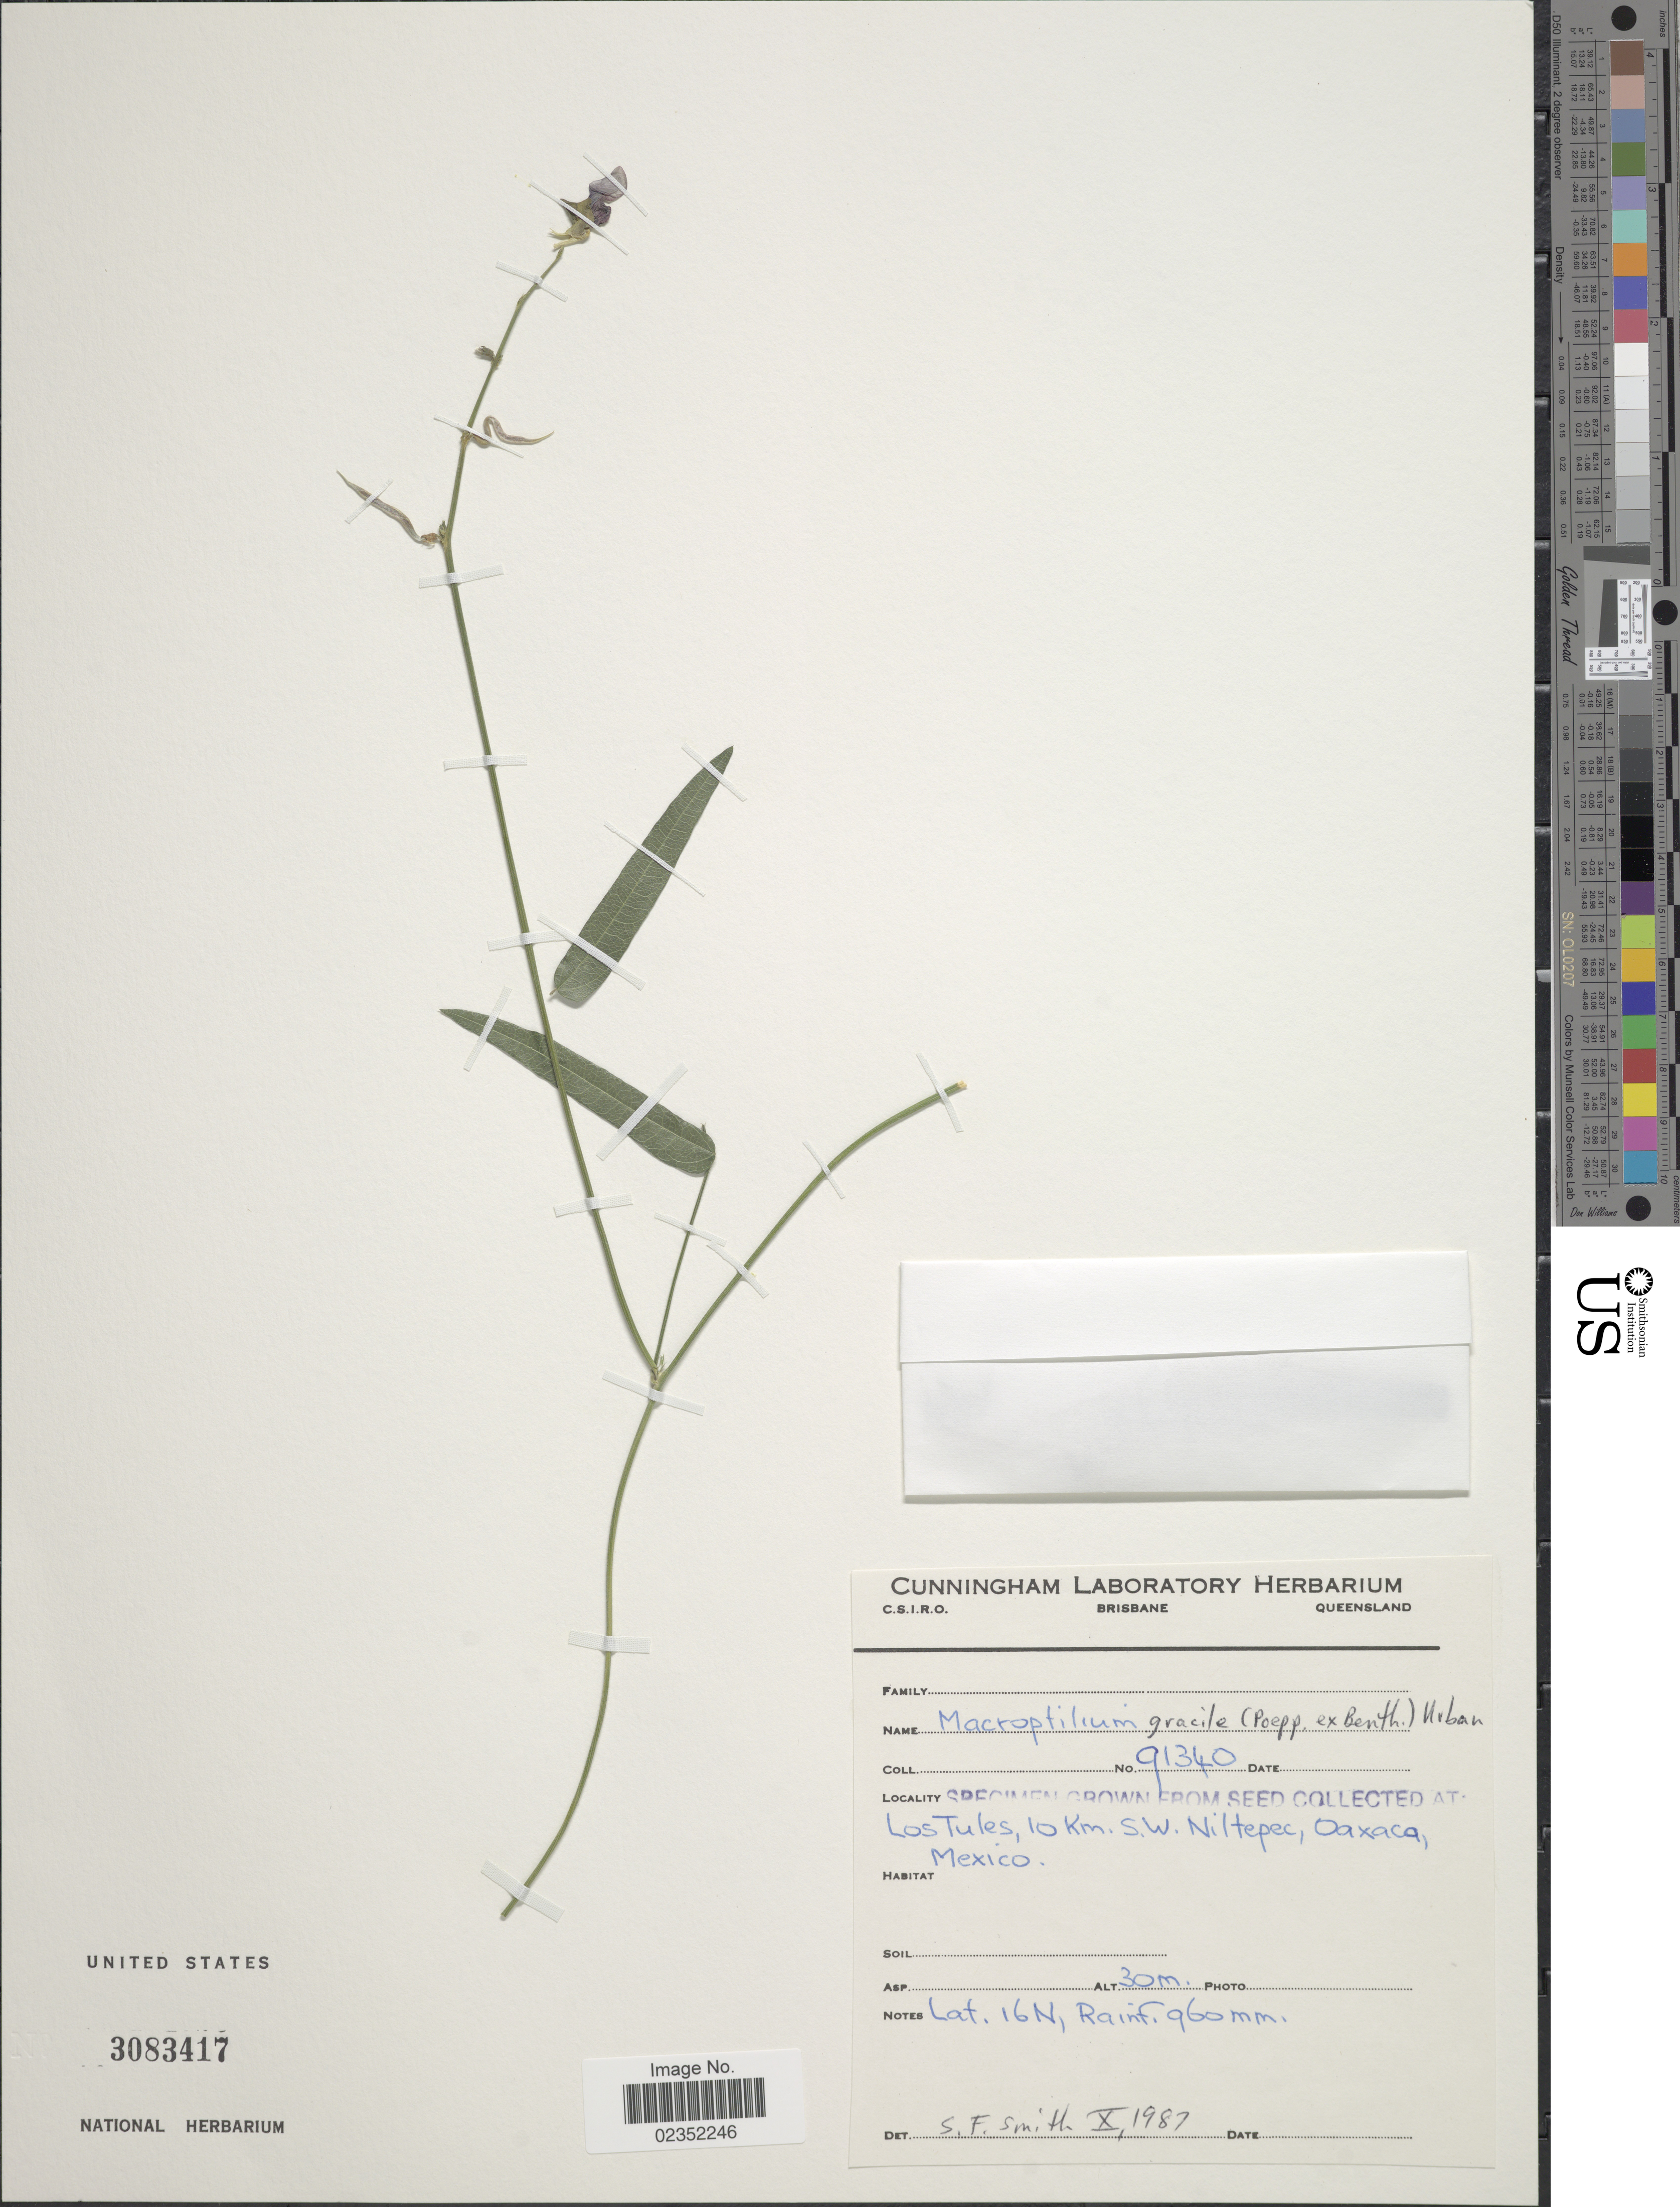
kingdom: Plantae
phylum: Tracheophyta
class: Magnoliopsida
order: Fabales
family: Fabaceae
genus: Macroptilium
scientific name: Macroptilium gracile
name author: (Poepp. ex Benth.) Urb.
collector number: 91340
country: Mexico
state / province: Oaxaca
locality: Los Tules, 10 Km. S.W. Niltepec, Oaxaca, Mexico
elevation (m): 30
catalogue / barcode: US 3083417